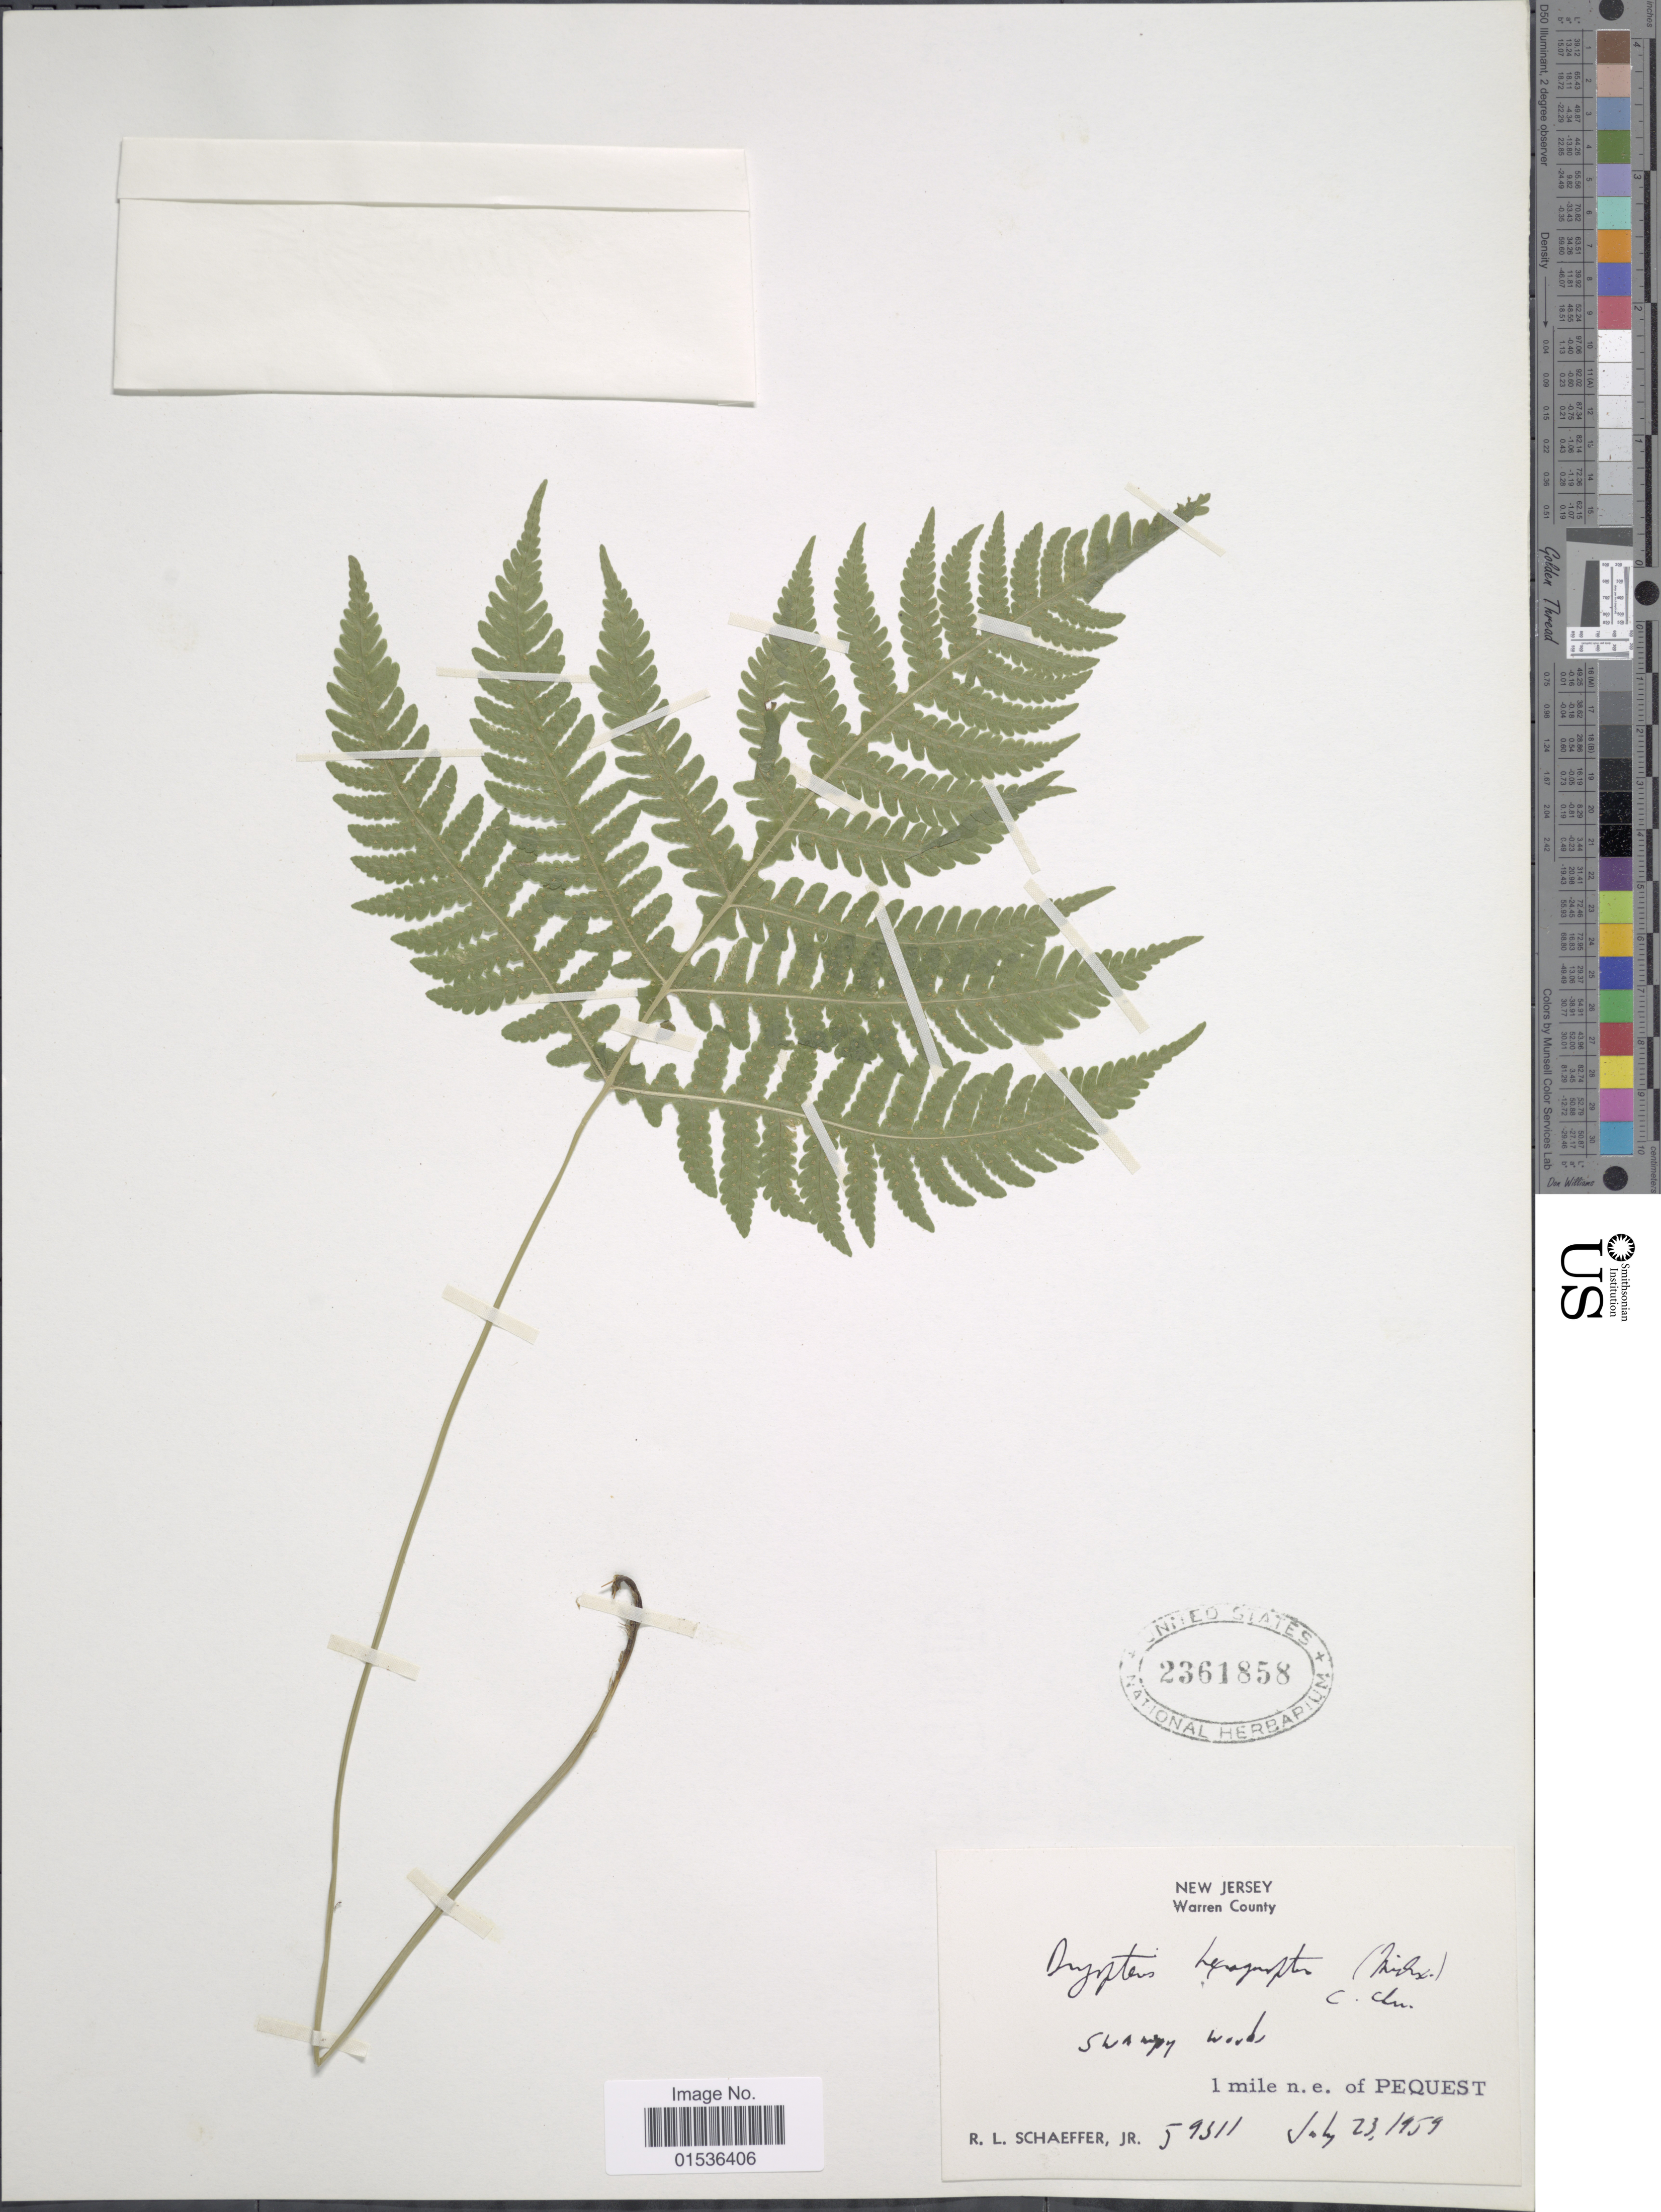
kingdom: Plantae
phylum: Tracheophyta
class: Polypodiopsida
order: Polypodiales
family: Thelypteridaceae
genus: Phegopteris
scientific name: Phegopteris hexagonoptera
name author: (Michx.) Fée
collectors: R. L. Schaeffer Jr.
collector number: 59311*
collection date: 1959-07-23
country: United States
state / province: New Jersey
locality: Warren County, 1 mile n,e. of Pequest.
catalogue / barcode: US 2361858